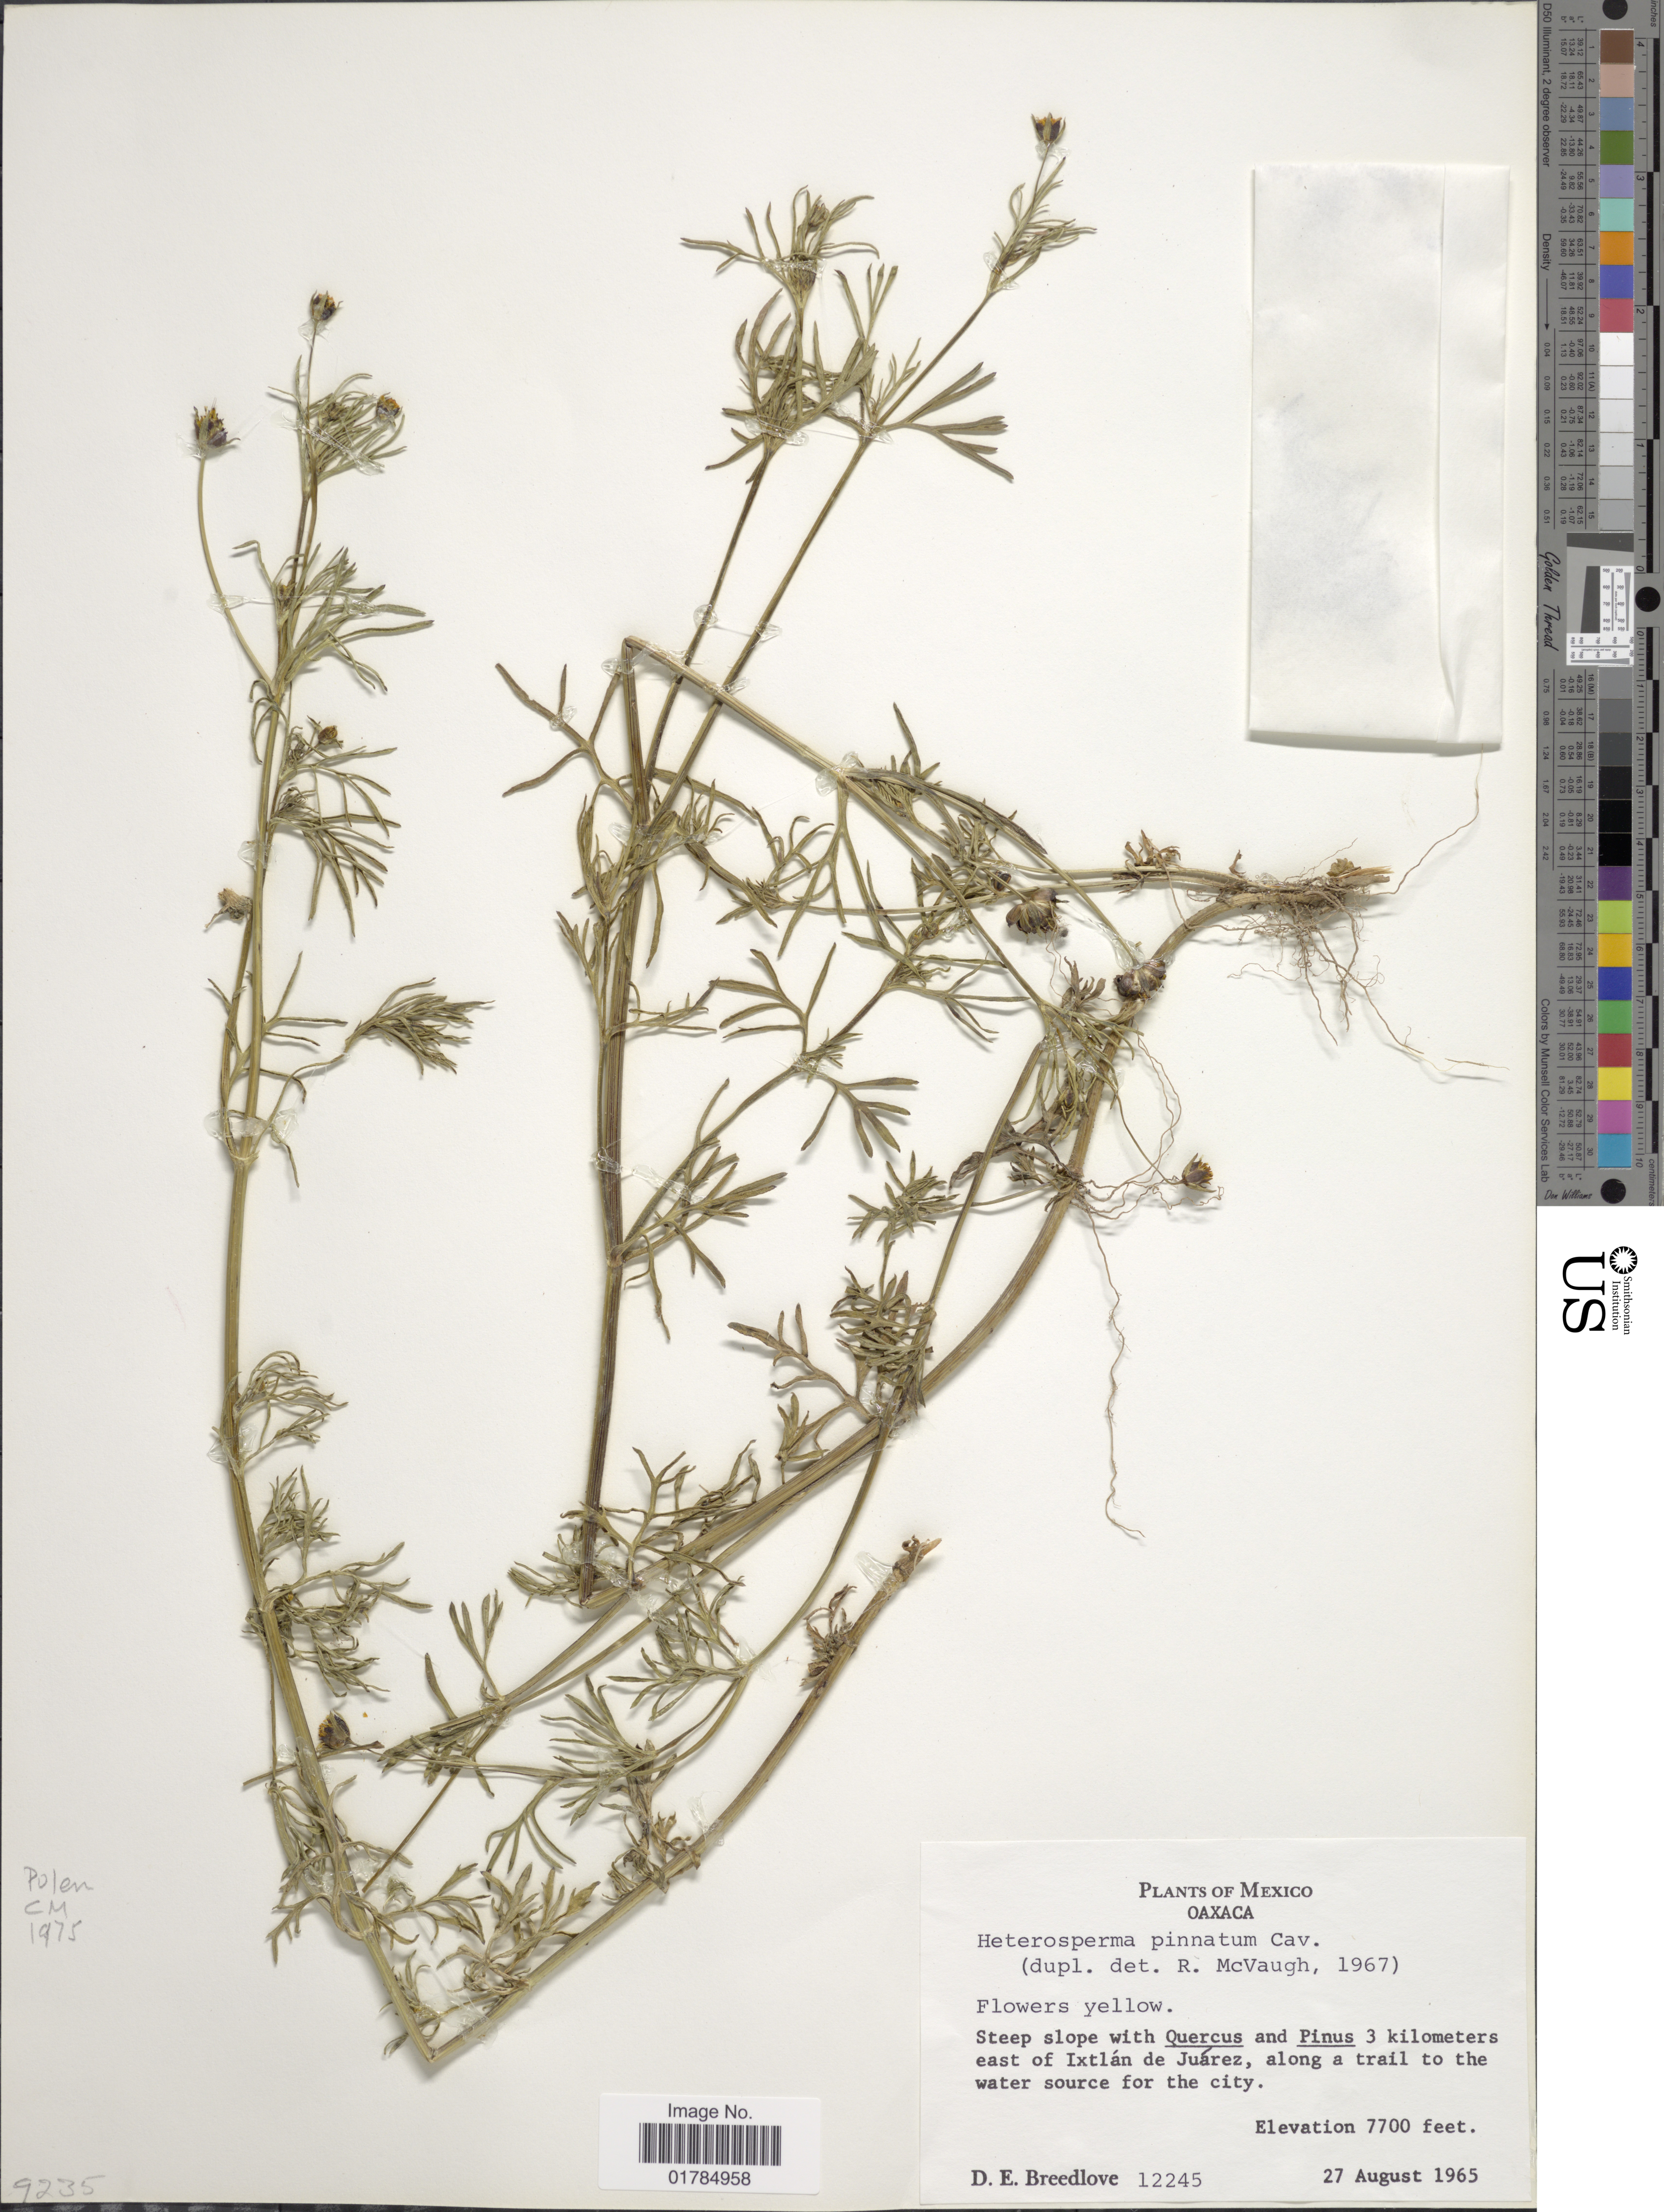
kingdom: Plantae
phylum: Tracheophyta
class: Magnoliopsida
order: Asterales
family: Asteraceae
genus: Heterosperma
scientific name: Heterosperma pinnatum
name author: Cav.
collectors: D. E. Breedlove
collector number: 12245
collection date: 1965-08-27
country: Mexico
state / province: Oaxaca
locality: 3 kilometers east of Ixtlan de Juarez, along a trail to the water source for the city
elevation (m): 2347